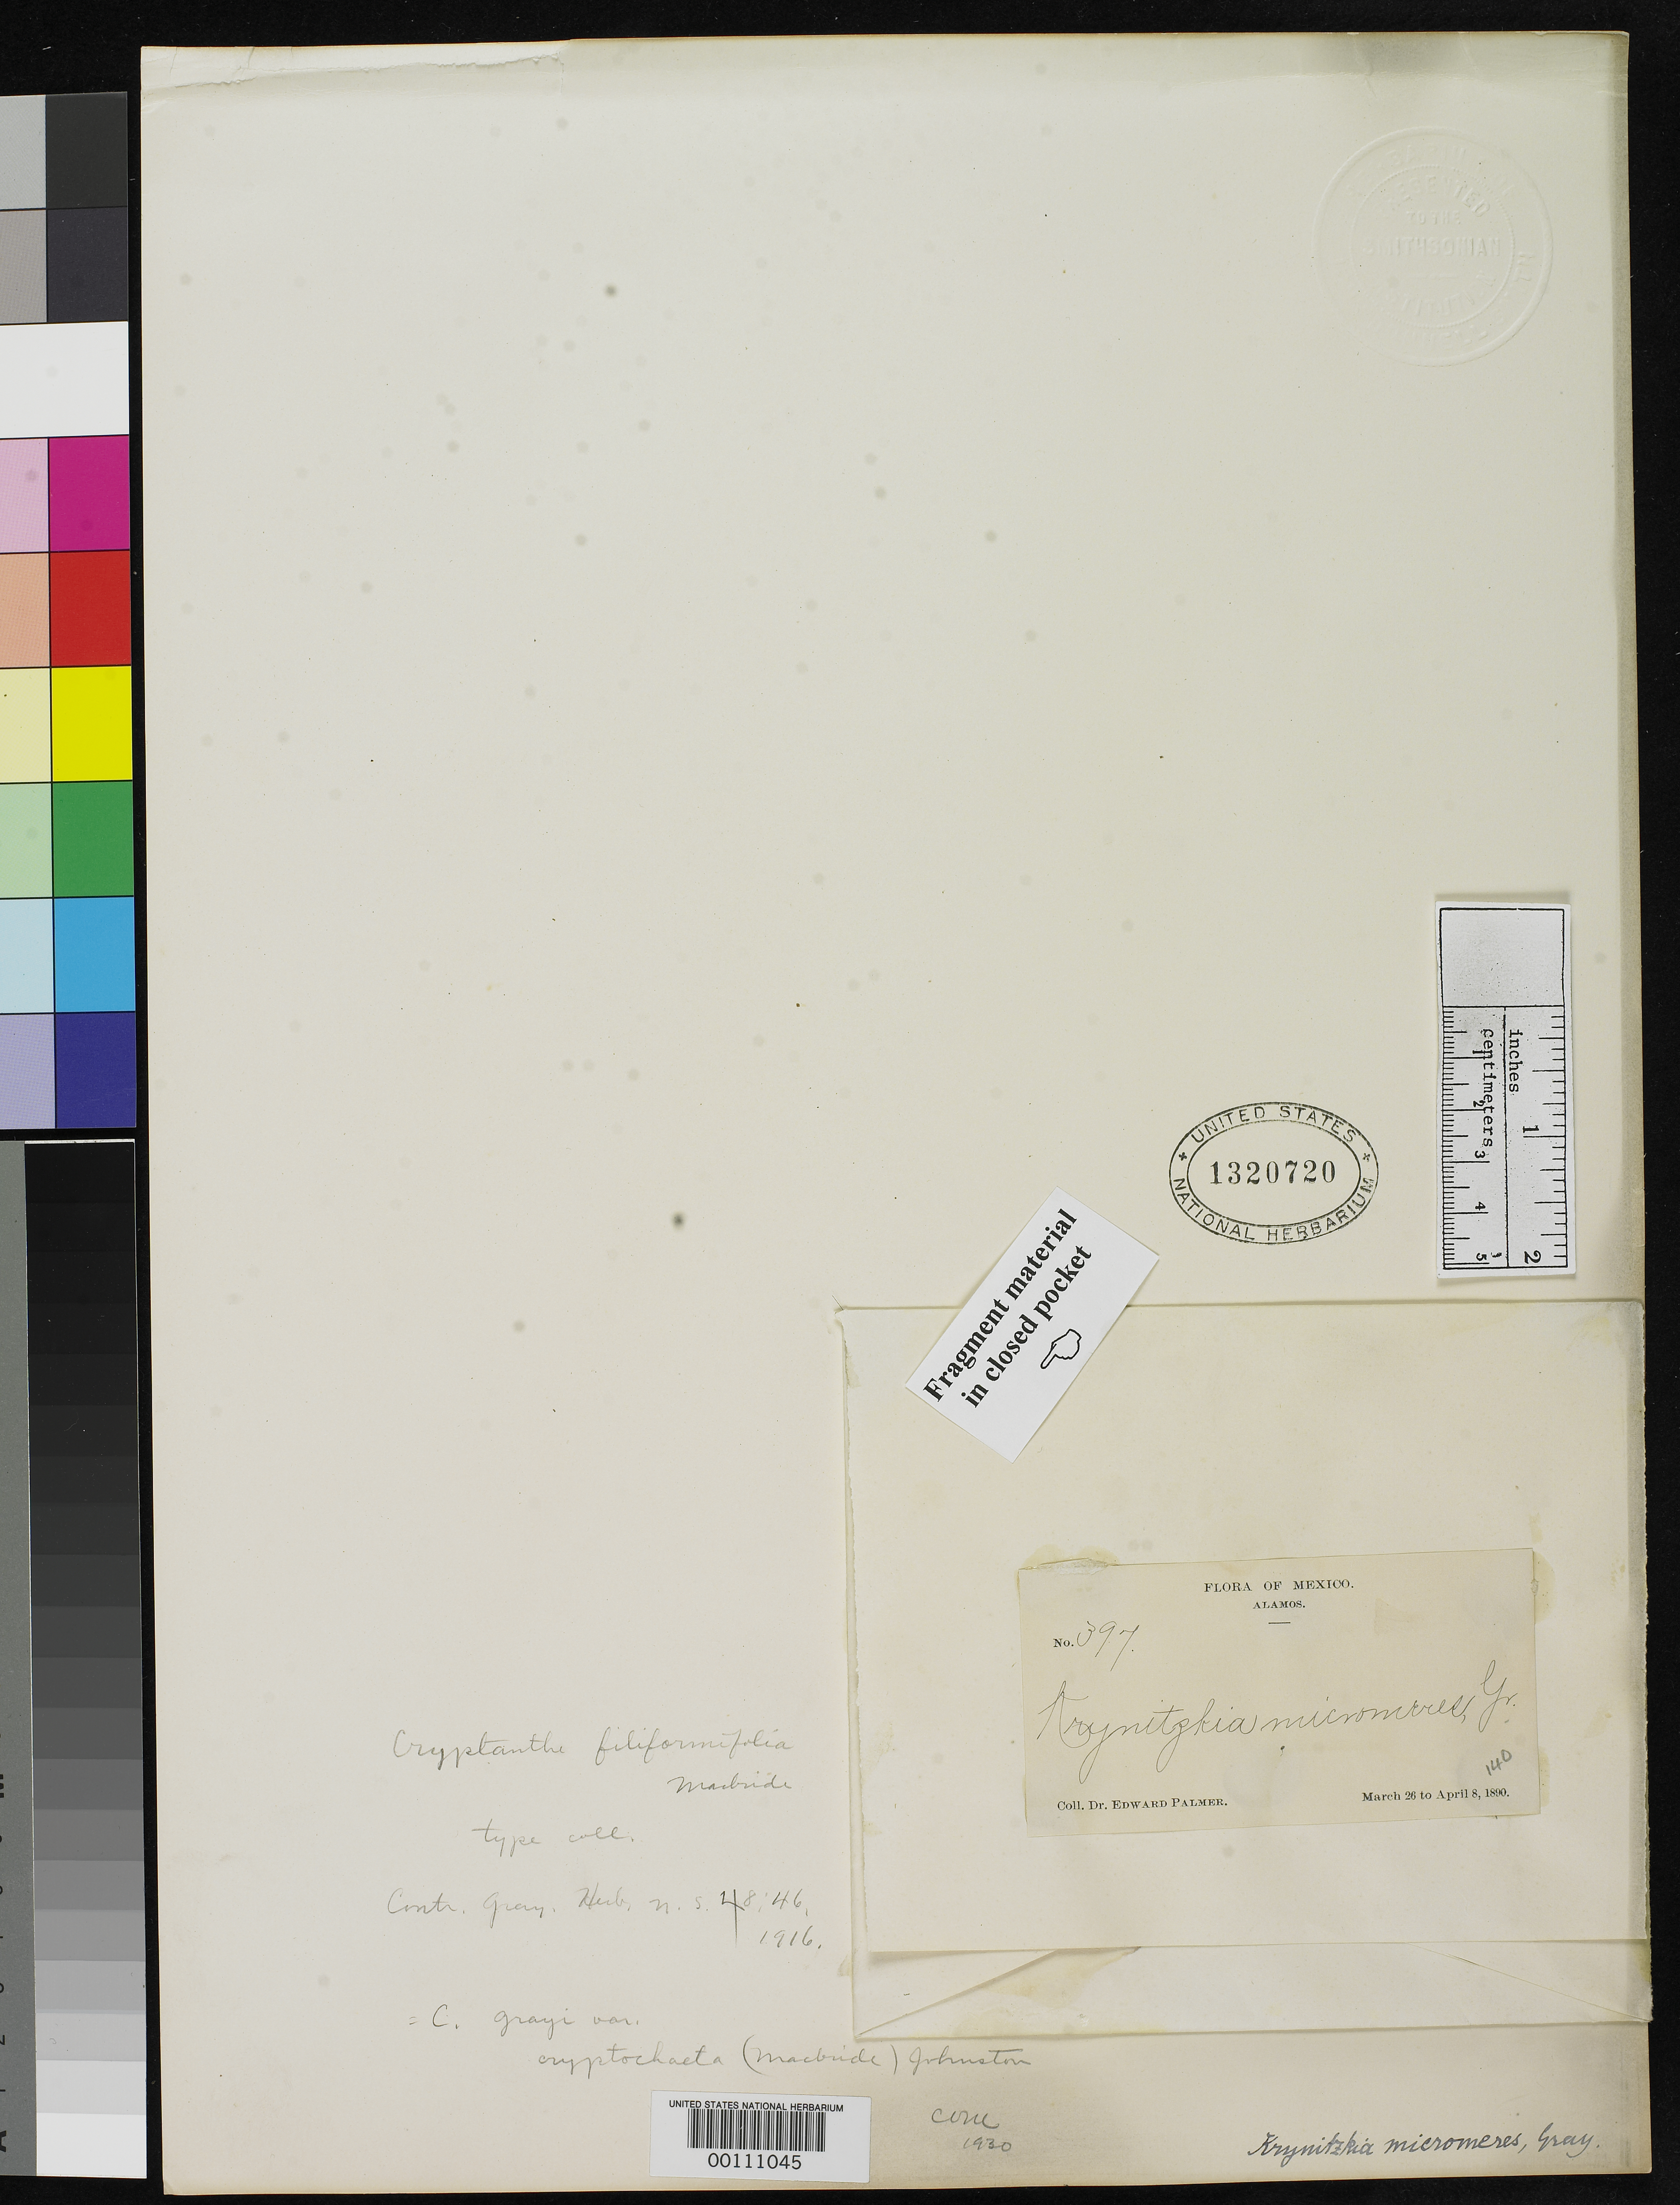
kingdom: Plantae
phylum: Tracheophyta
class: Magnoliopsida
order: Boraginales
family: Boraginaceae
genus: Cryptantha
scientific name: Cryptantha filiformifolia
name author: J.F. Macbr.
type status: Isotype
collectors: E. Palmer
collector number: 397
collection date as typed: March 26 to April 8, 1890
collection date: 1890-03-26/1890-04-08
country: Mexico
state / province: Sonora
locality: Alamos.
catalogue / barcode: US 1320720